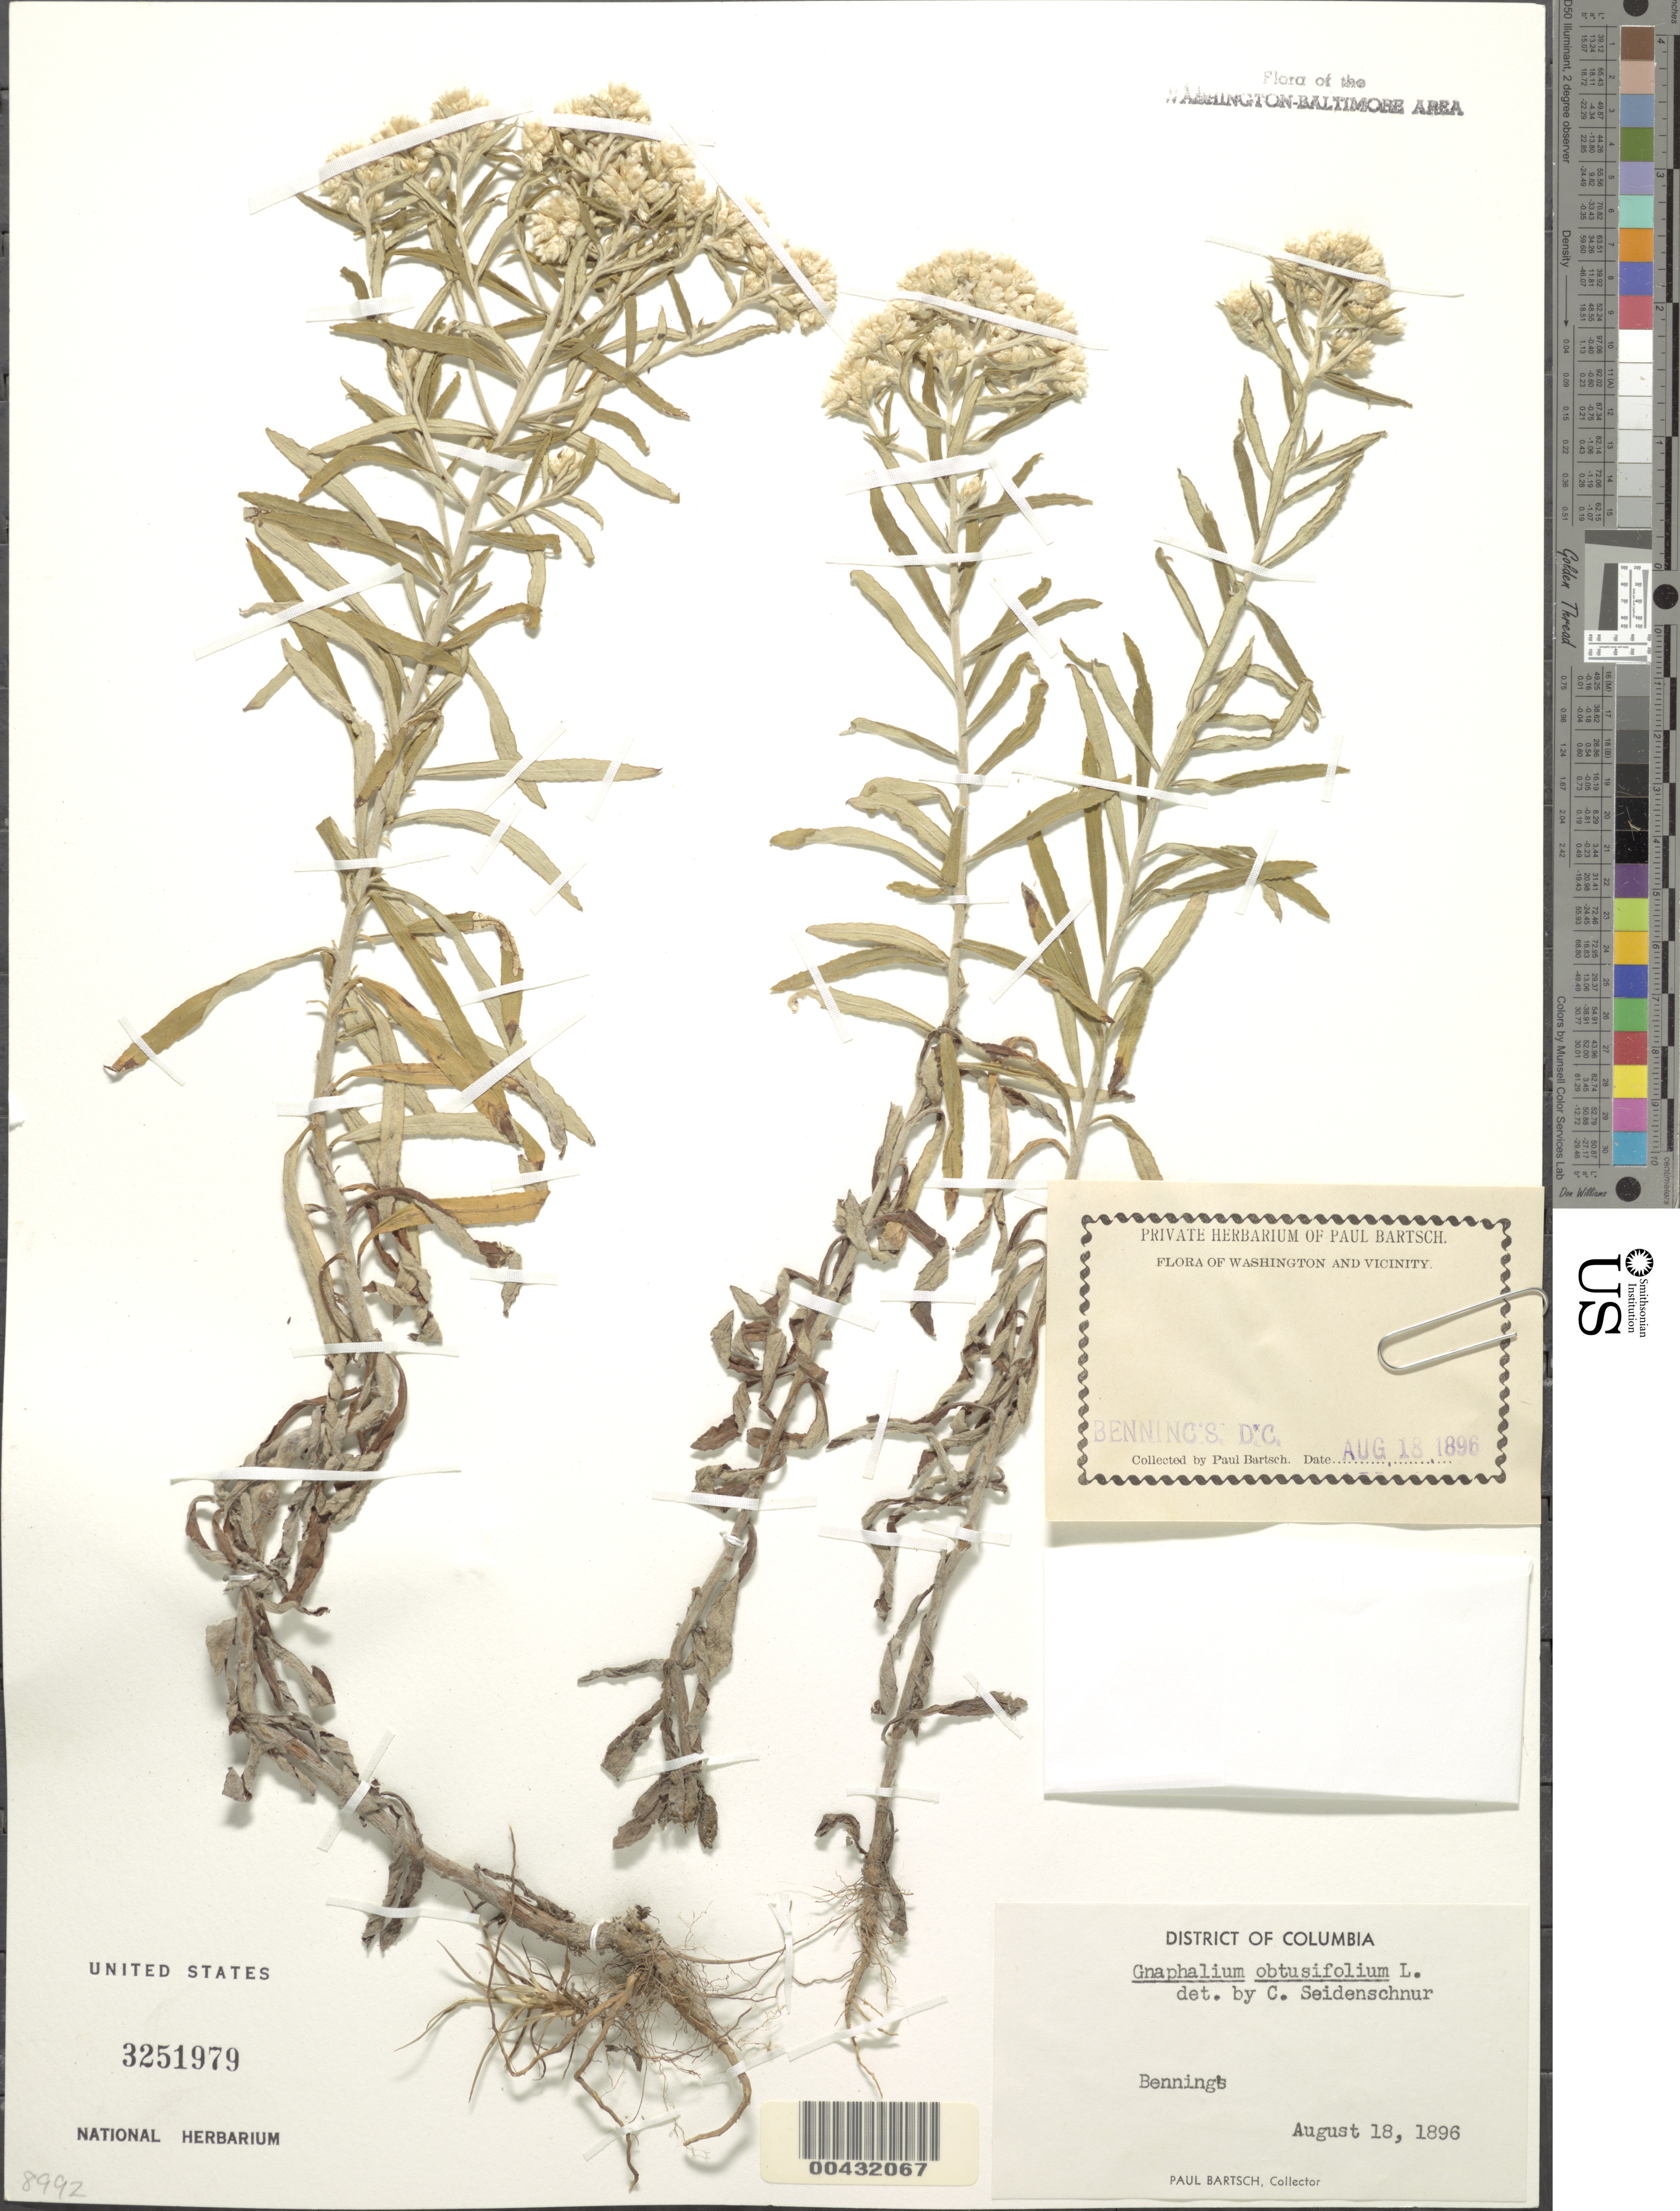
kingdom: Plantae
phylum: Tracheophyta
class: Magnoliopsida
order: Asterales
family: Asteraceae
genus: Pseudognaphalium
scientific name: Pseudognaphalium obtusifolium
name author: (L.) Hilliard & B.L. Burtt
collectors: P. Bartsch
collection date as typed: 18 Aug 1896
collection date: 1896-08-18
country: United States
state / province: District of Columbia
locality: Benning's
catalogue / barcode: US 3251979